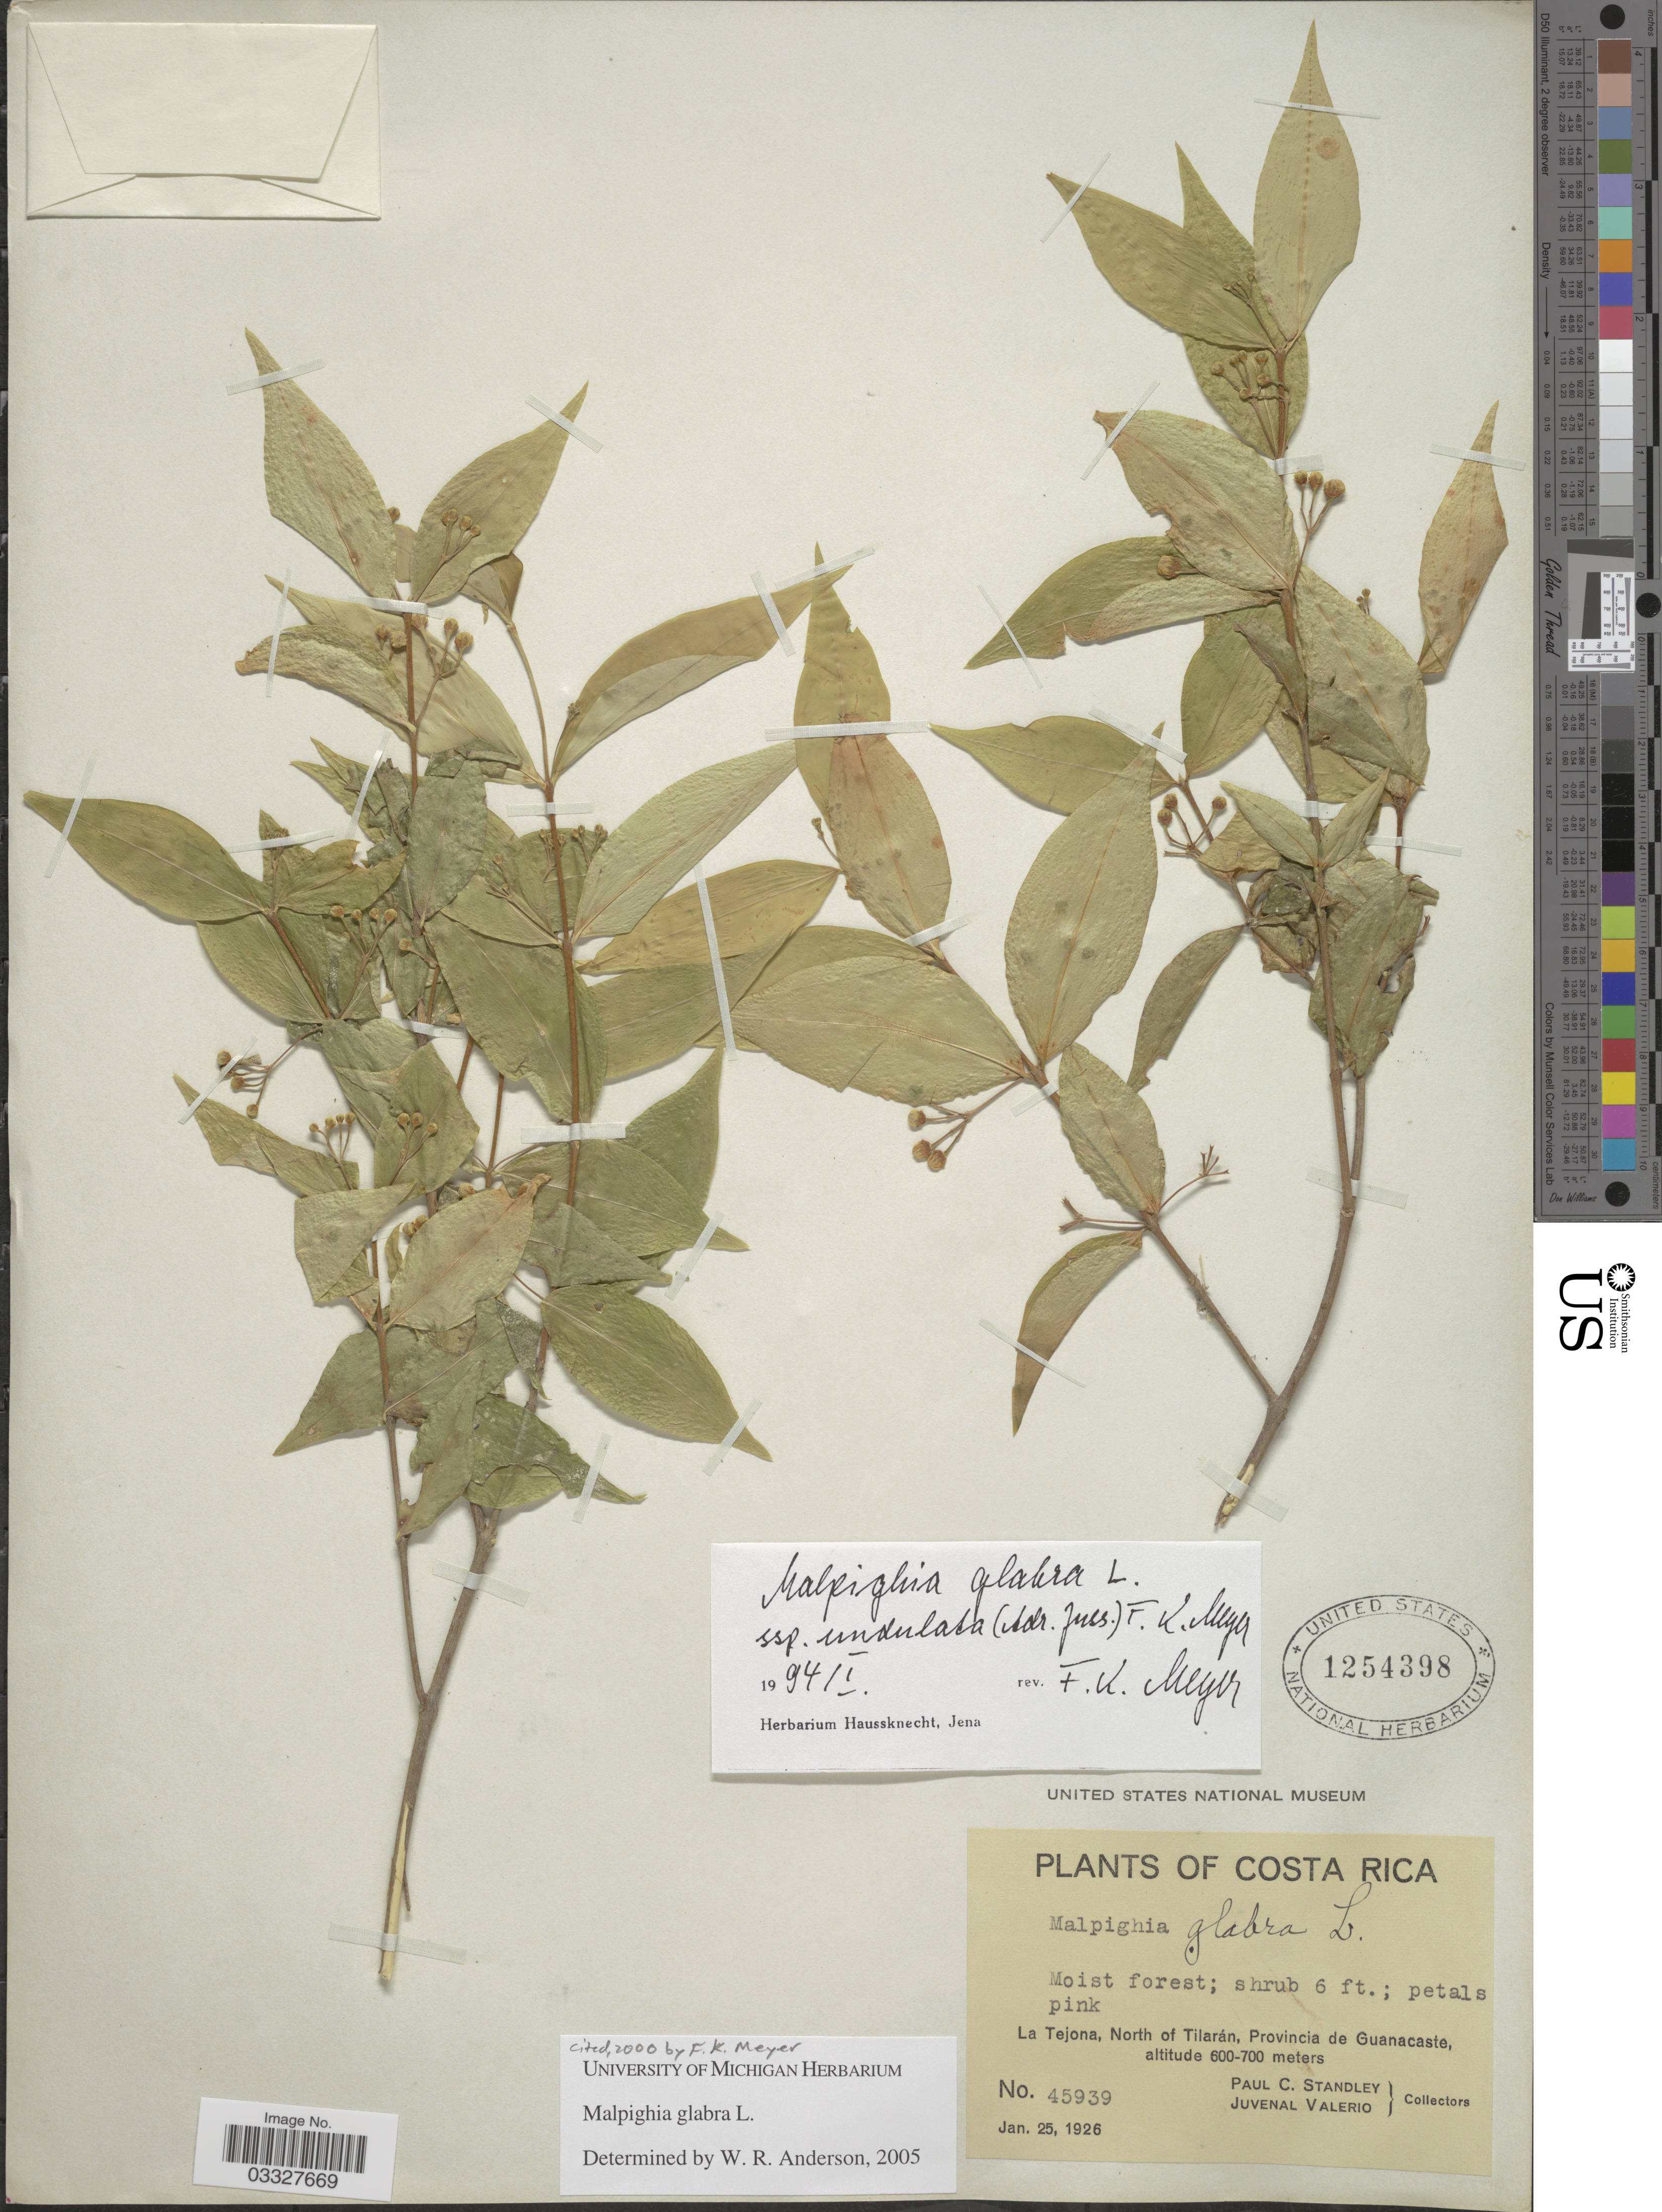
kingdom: Plantae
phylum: Tracheophyta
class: Magnoliopsida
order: Malpighiales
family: Malpighiaceae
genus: Malpighia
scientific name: Malpighia glabra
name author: L.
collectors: P. C. Standley & J. Valerio R.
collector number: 45939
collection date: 1926-01-25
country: Costa Rica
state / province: Guanacaste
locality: La Tejona, North of Tilarán.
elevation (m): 600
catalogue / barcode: US 1254398